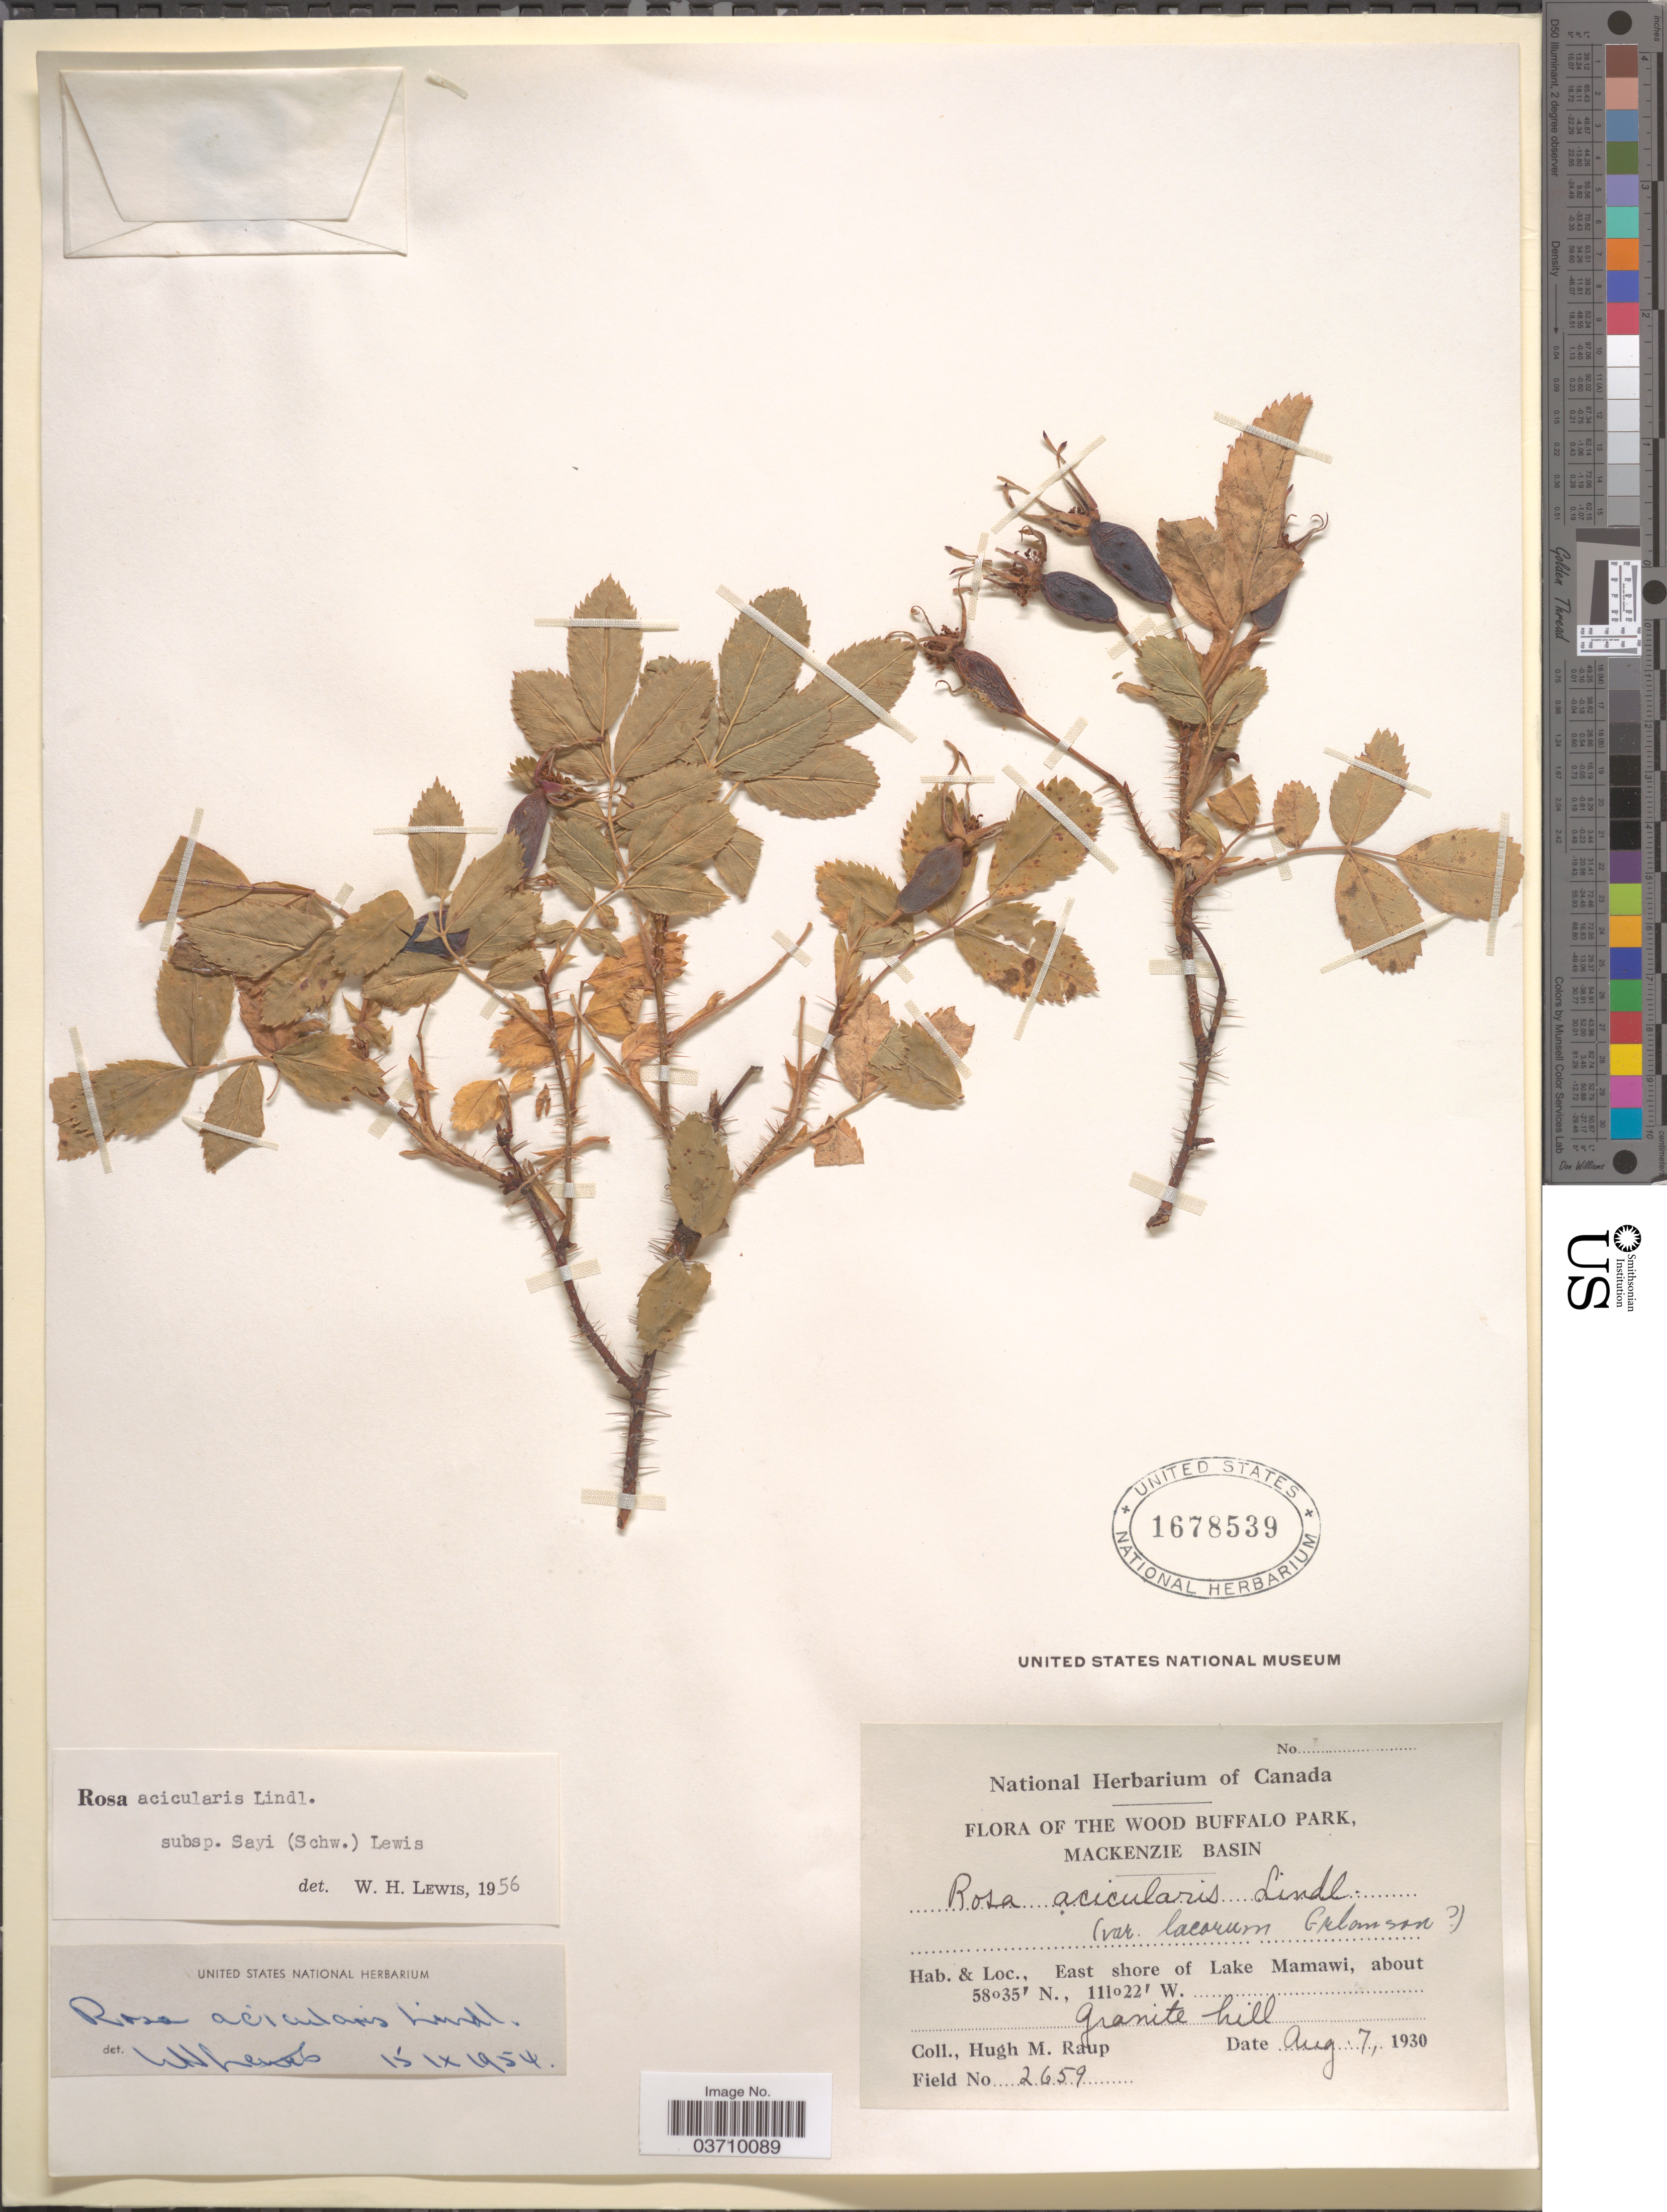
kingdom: Plantae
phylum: Tracheophyta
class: Magnoliopsida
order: Rosales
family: Rosaceae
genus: Rosa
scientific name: Rosa acicularis var. sayi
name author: (Schwein.) Rehder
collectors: H. Raup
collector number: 2659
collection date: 1930-08-07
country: Canada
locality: The Wood Buffalo Park, Mackenzie Basin. East shore of Lake Mamawi.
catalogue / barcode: US 1678539